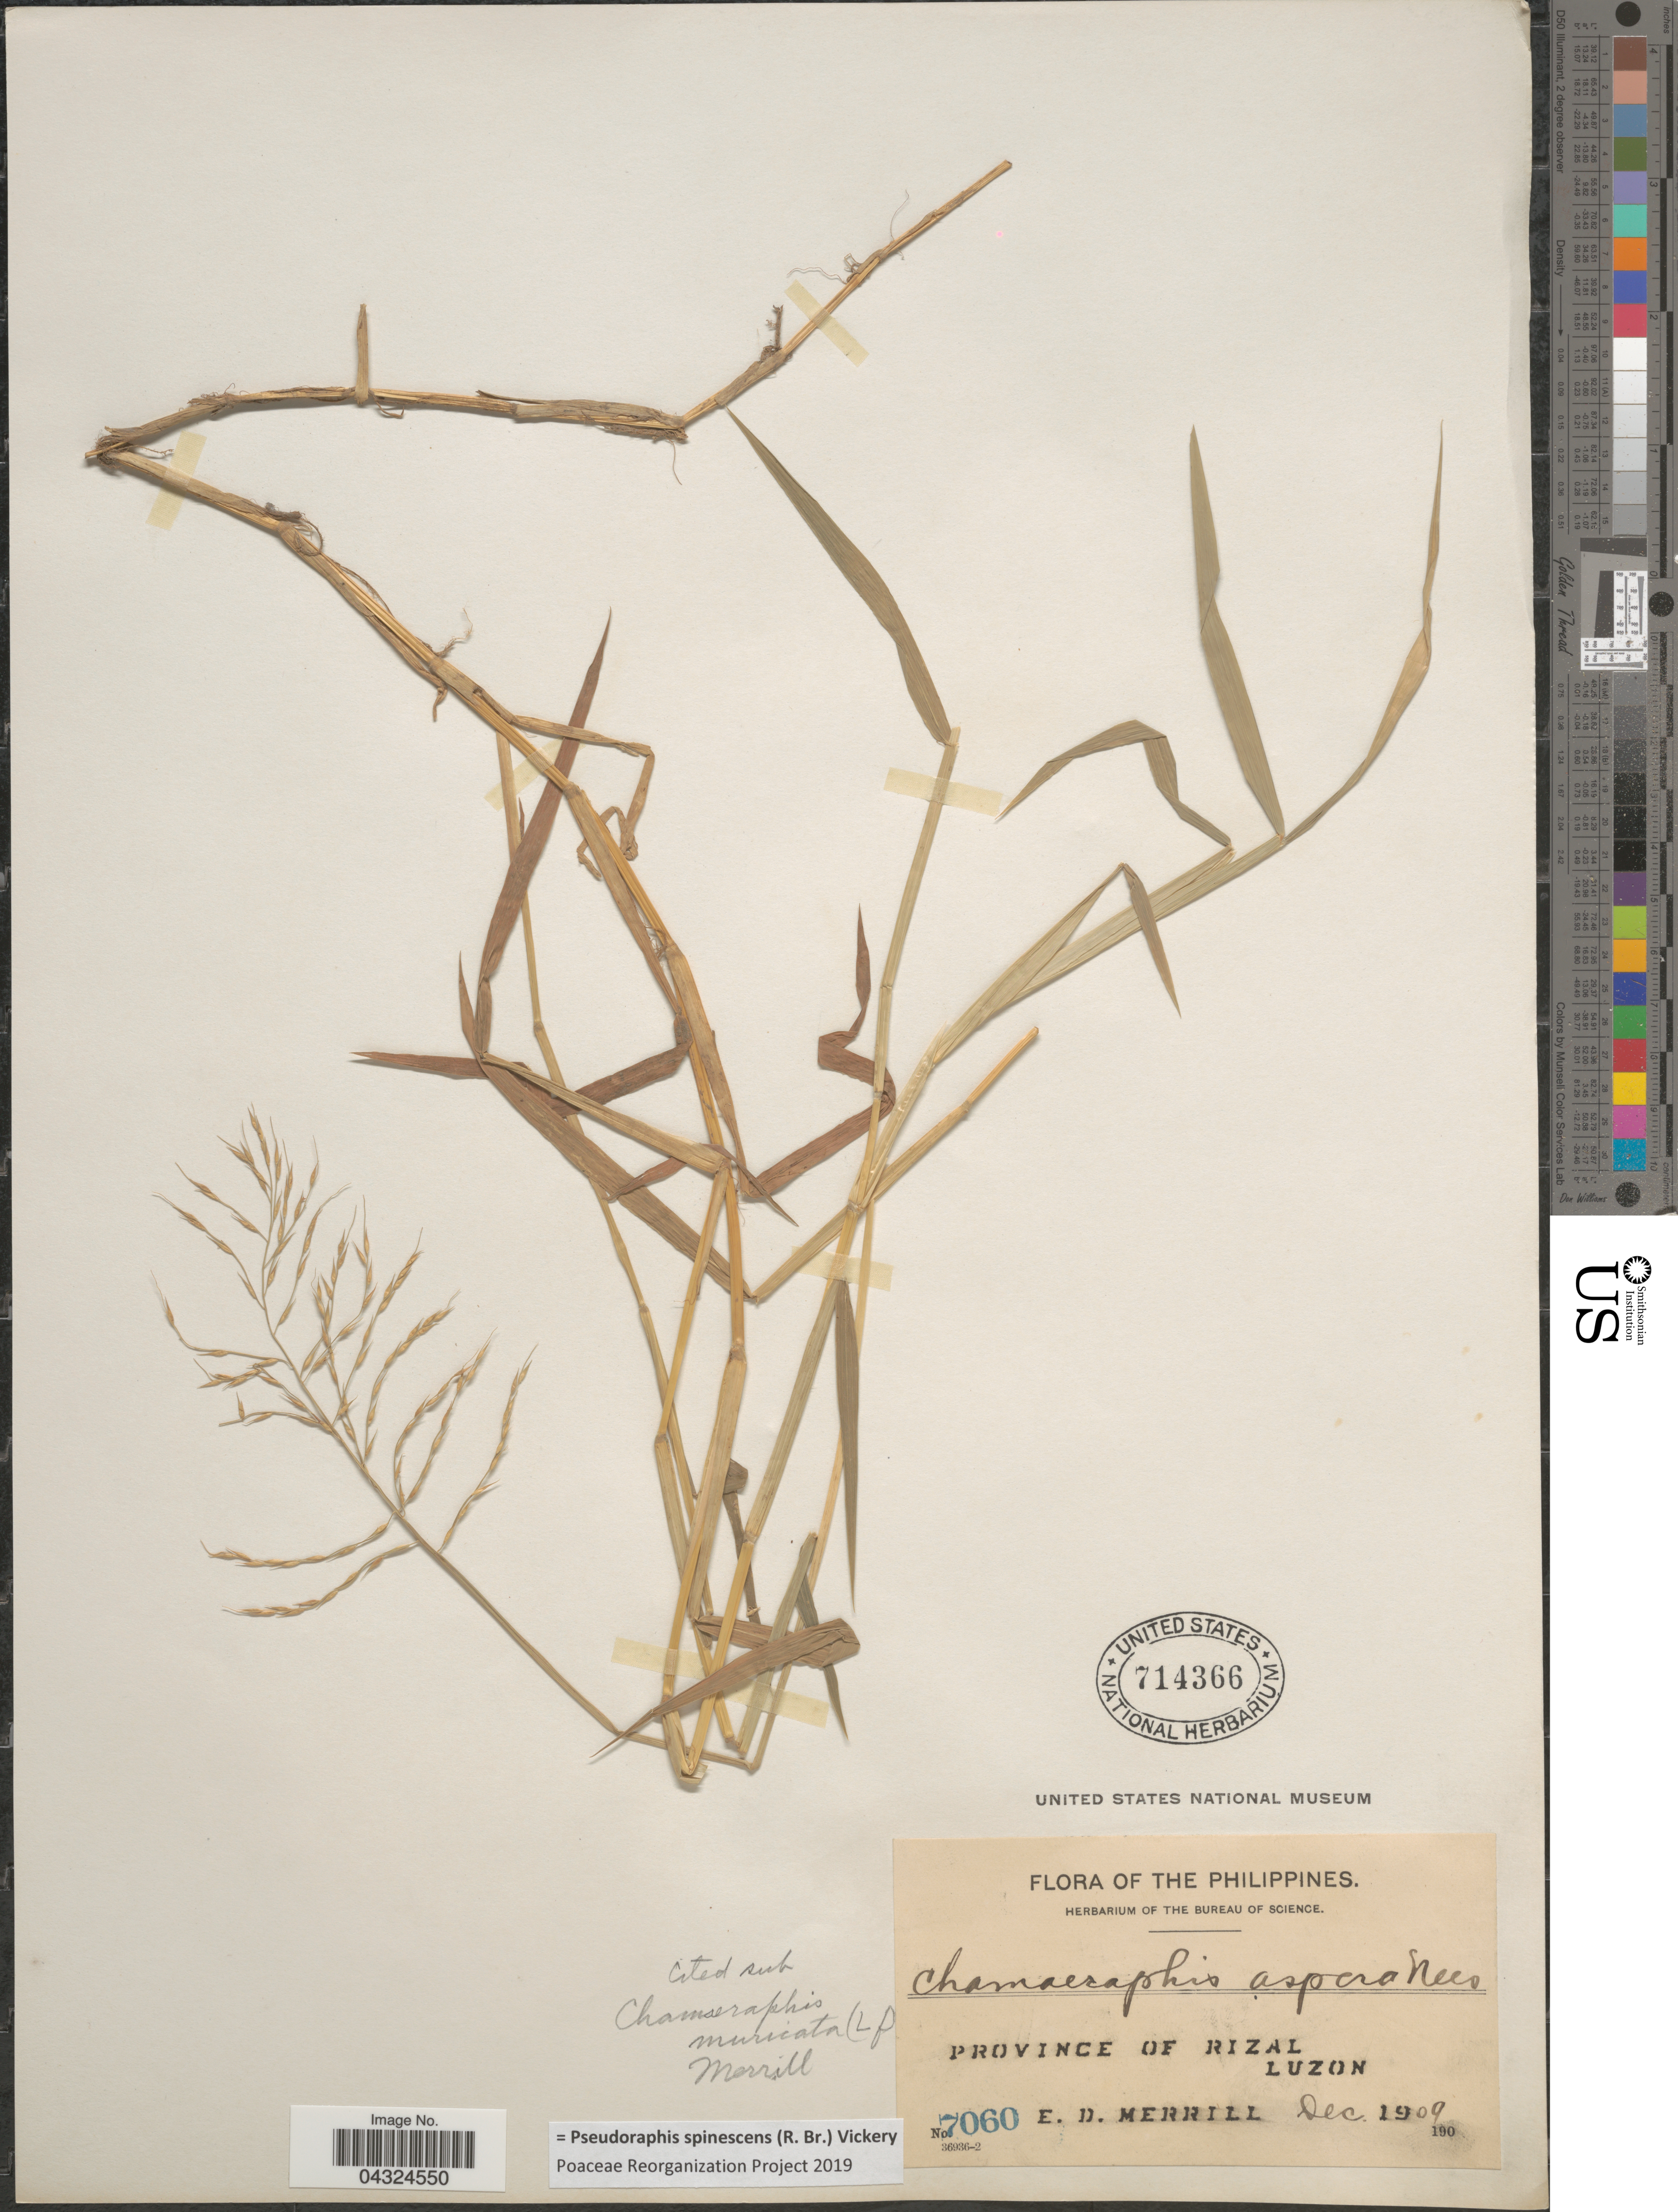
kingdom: Plantae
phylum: Tracheophyta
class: Liliopsida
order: Poales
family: Poaceae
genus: Pseudoraphis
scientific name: Pseudoraphis spinescens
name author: (R. Br.) Vickery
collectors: E. D. Merrill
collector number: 7060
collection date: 1909-12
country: Philippines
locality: Province of Rizal. Luzon.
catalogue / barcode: US 714366